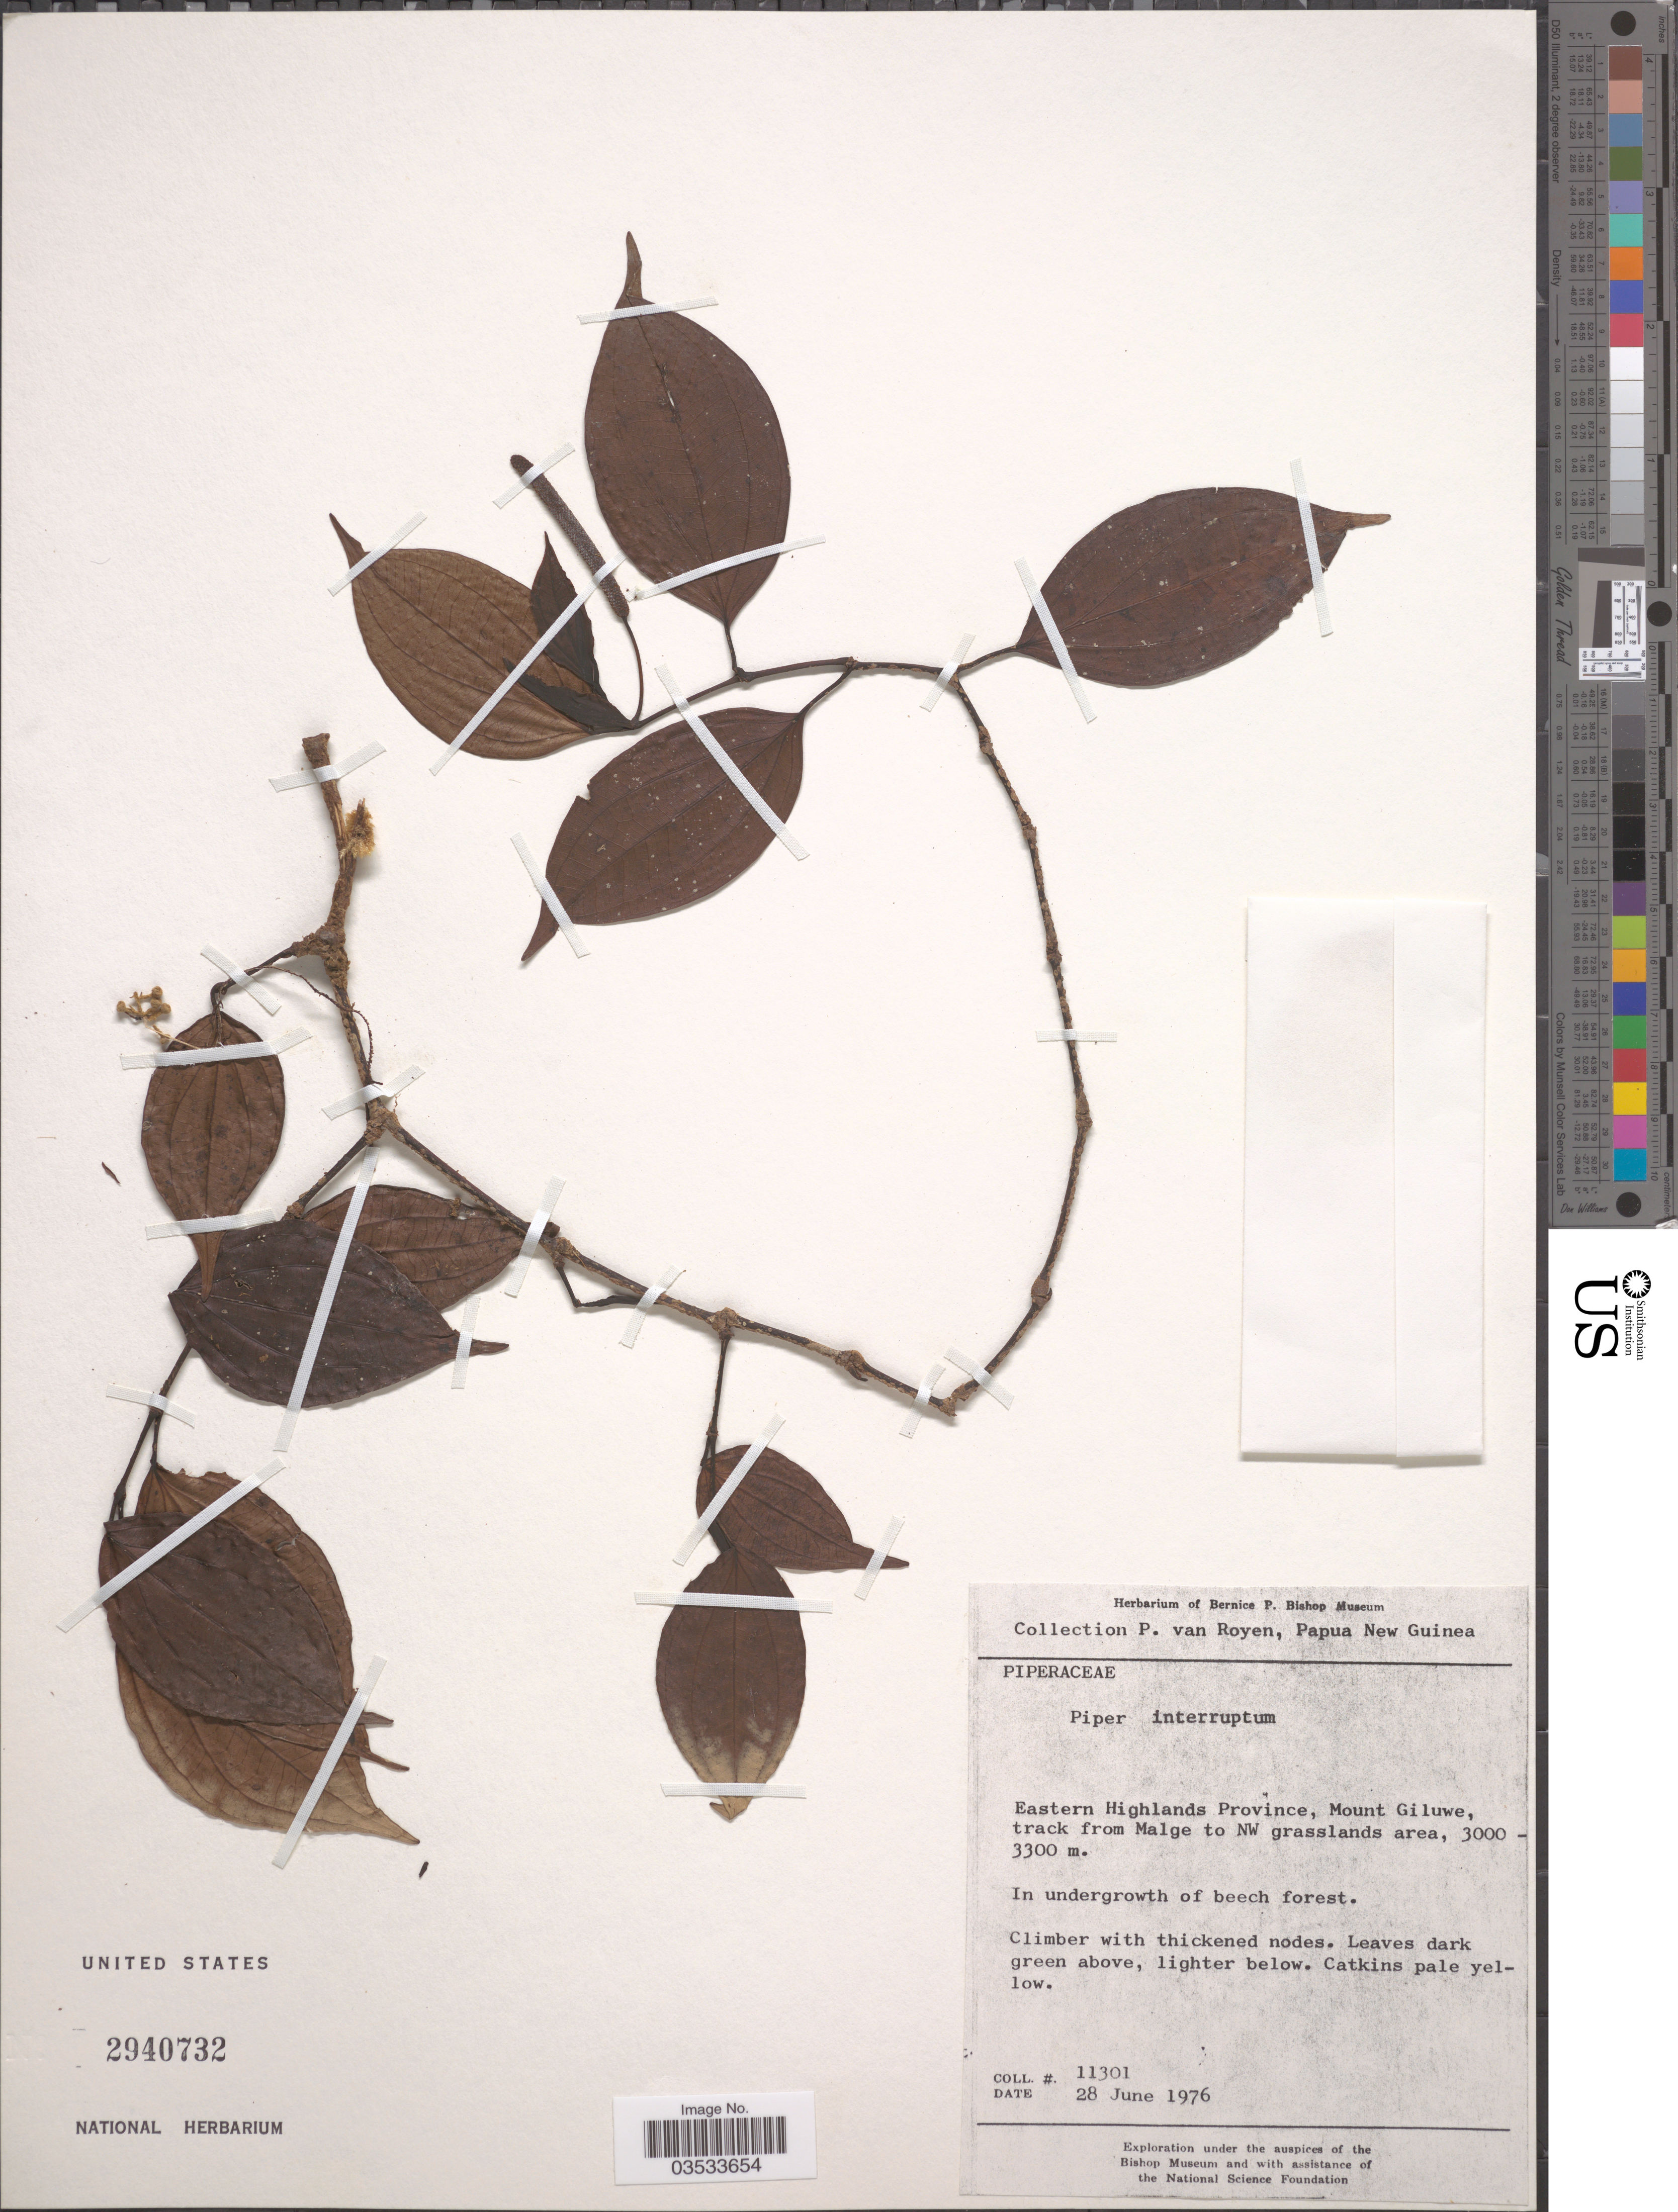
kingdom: Plantae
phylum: Tracheophyta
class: Magnoliopsida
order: Piperales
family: Piperaceae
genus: Piper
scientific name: Piper interruptum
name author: Opiz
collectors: P. van Royen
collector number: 11301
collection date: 1976-06-28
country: Papua New Guinea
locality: Eastern Highlands Province, Mount Giluwe, track from Malge to NW grasslands area.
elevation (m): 3000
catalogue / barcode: US 2940732